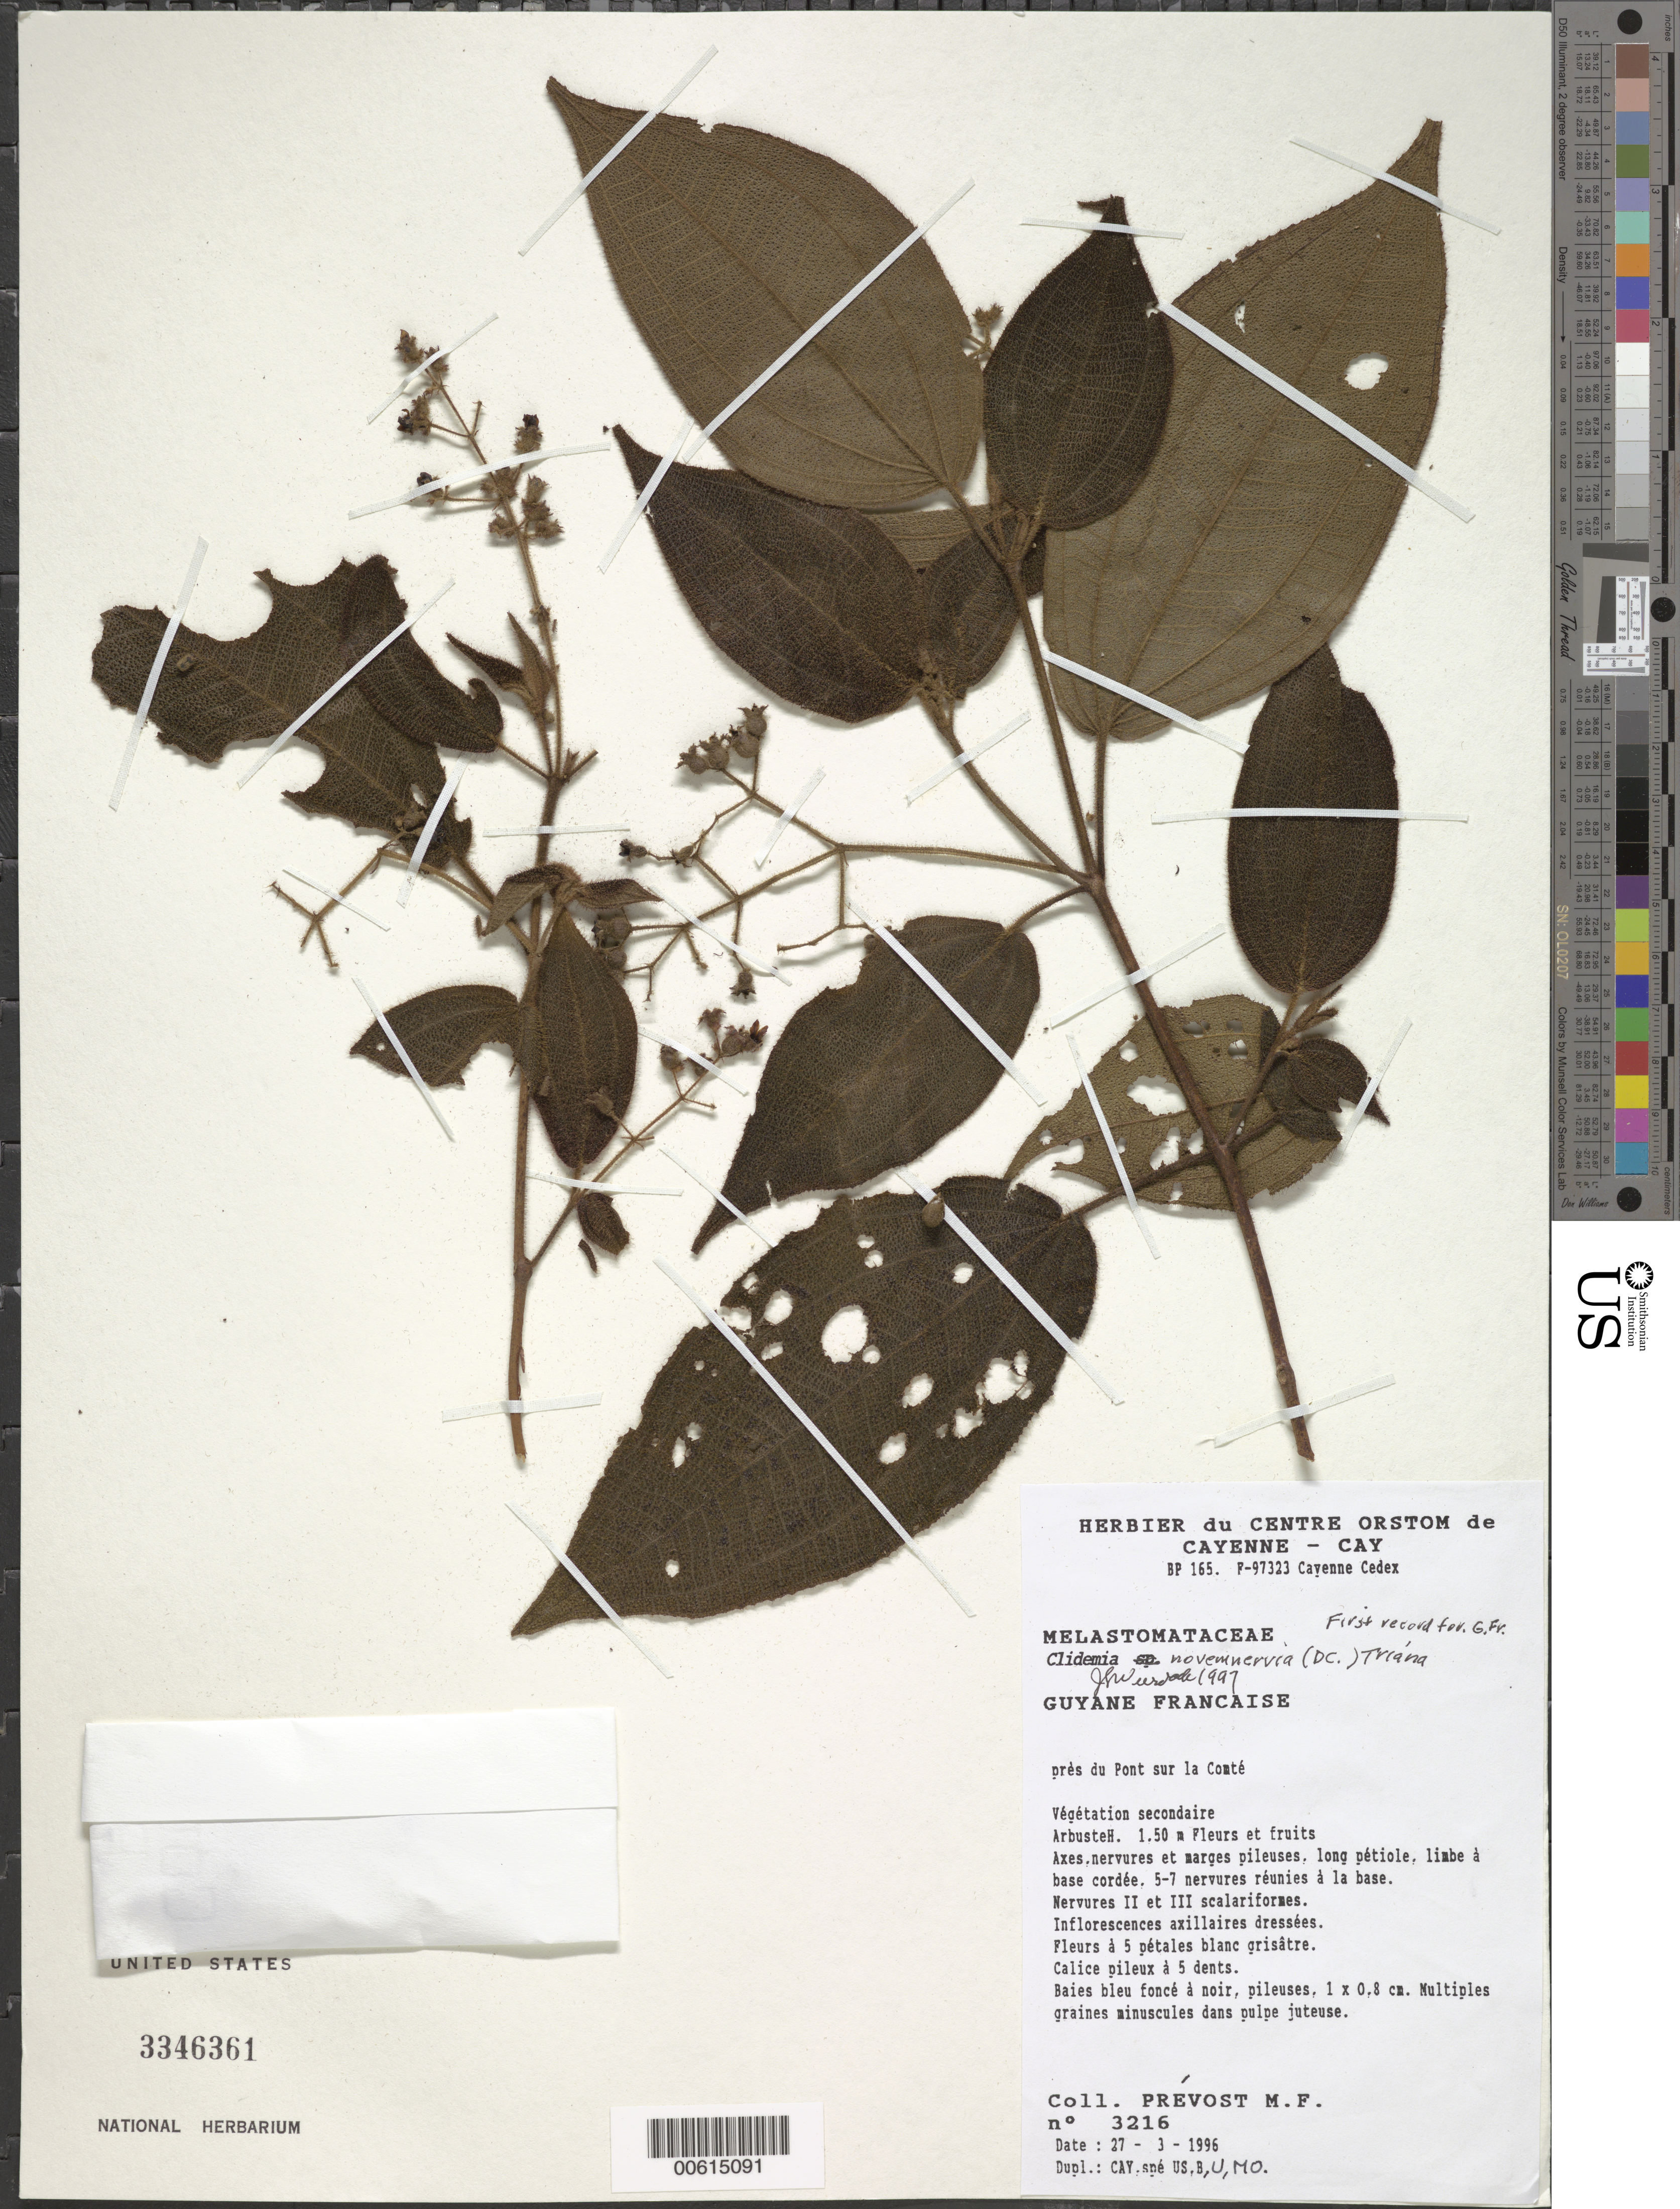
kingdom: Plantae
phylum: Tracheophyta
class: Magnoliopsida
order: Myrtales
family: Melastomataceae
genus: Clidemia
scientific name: Clidemia novemnervia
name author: (DC.) Triana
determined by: Wurdack, John J., (US), US (UNITED STATES)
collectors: M.-F. Prévost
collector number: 3216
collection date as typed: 27-Mar-96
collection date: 1996-03-27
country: French Guiana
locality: Pont sur la Comté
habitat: Vegetation secondaire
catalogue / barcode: US 3346361